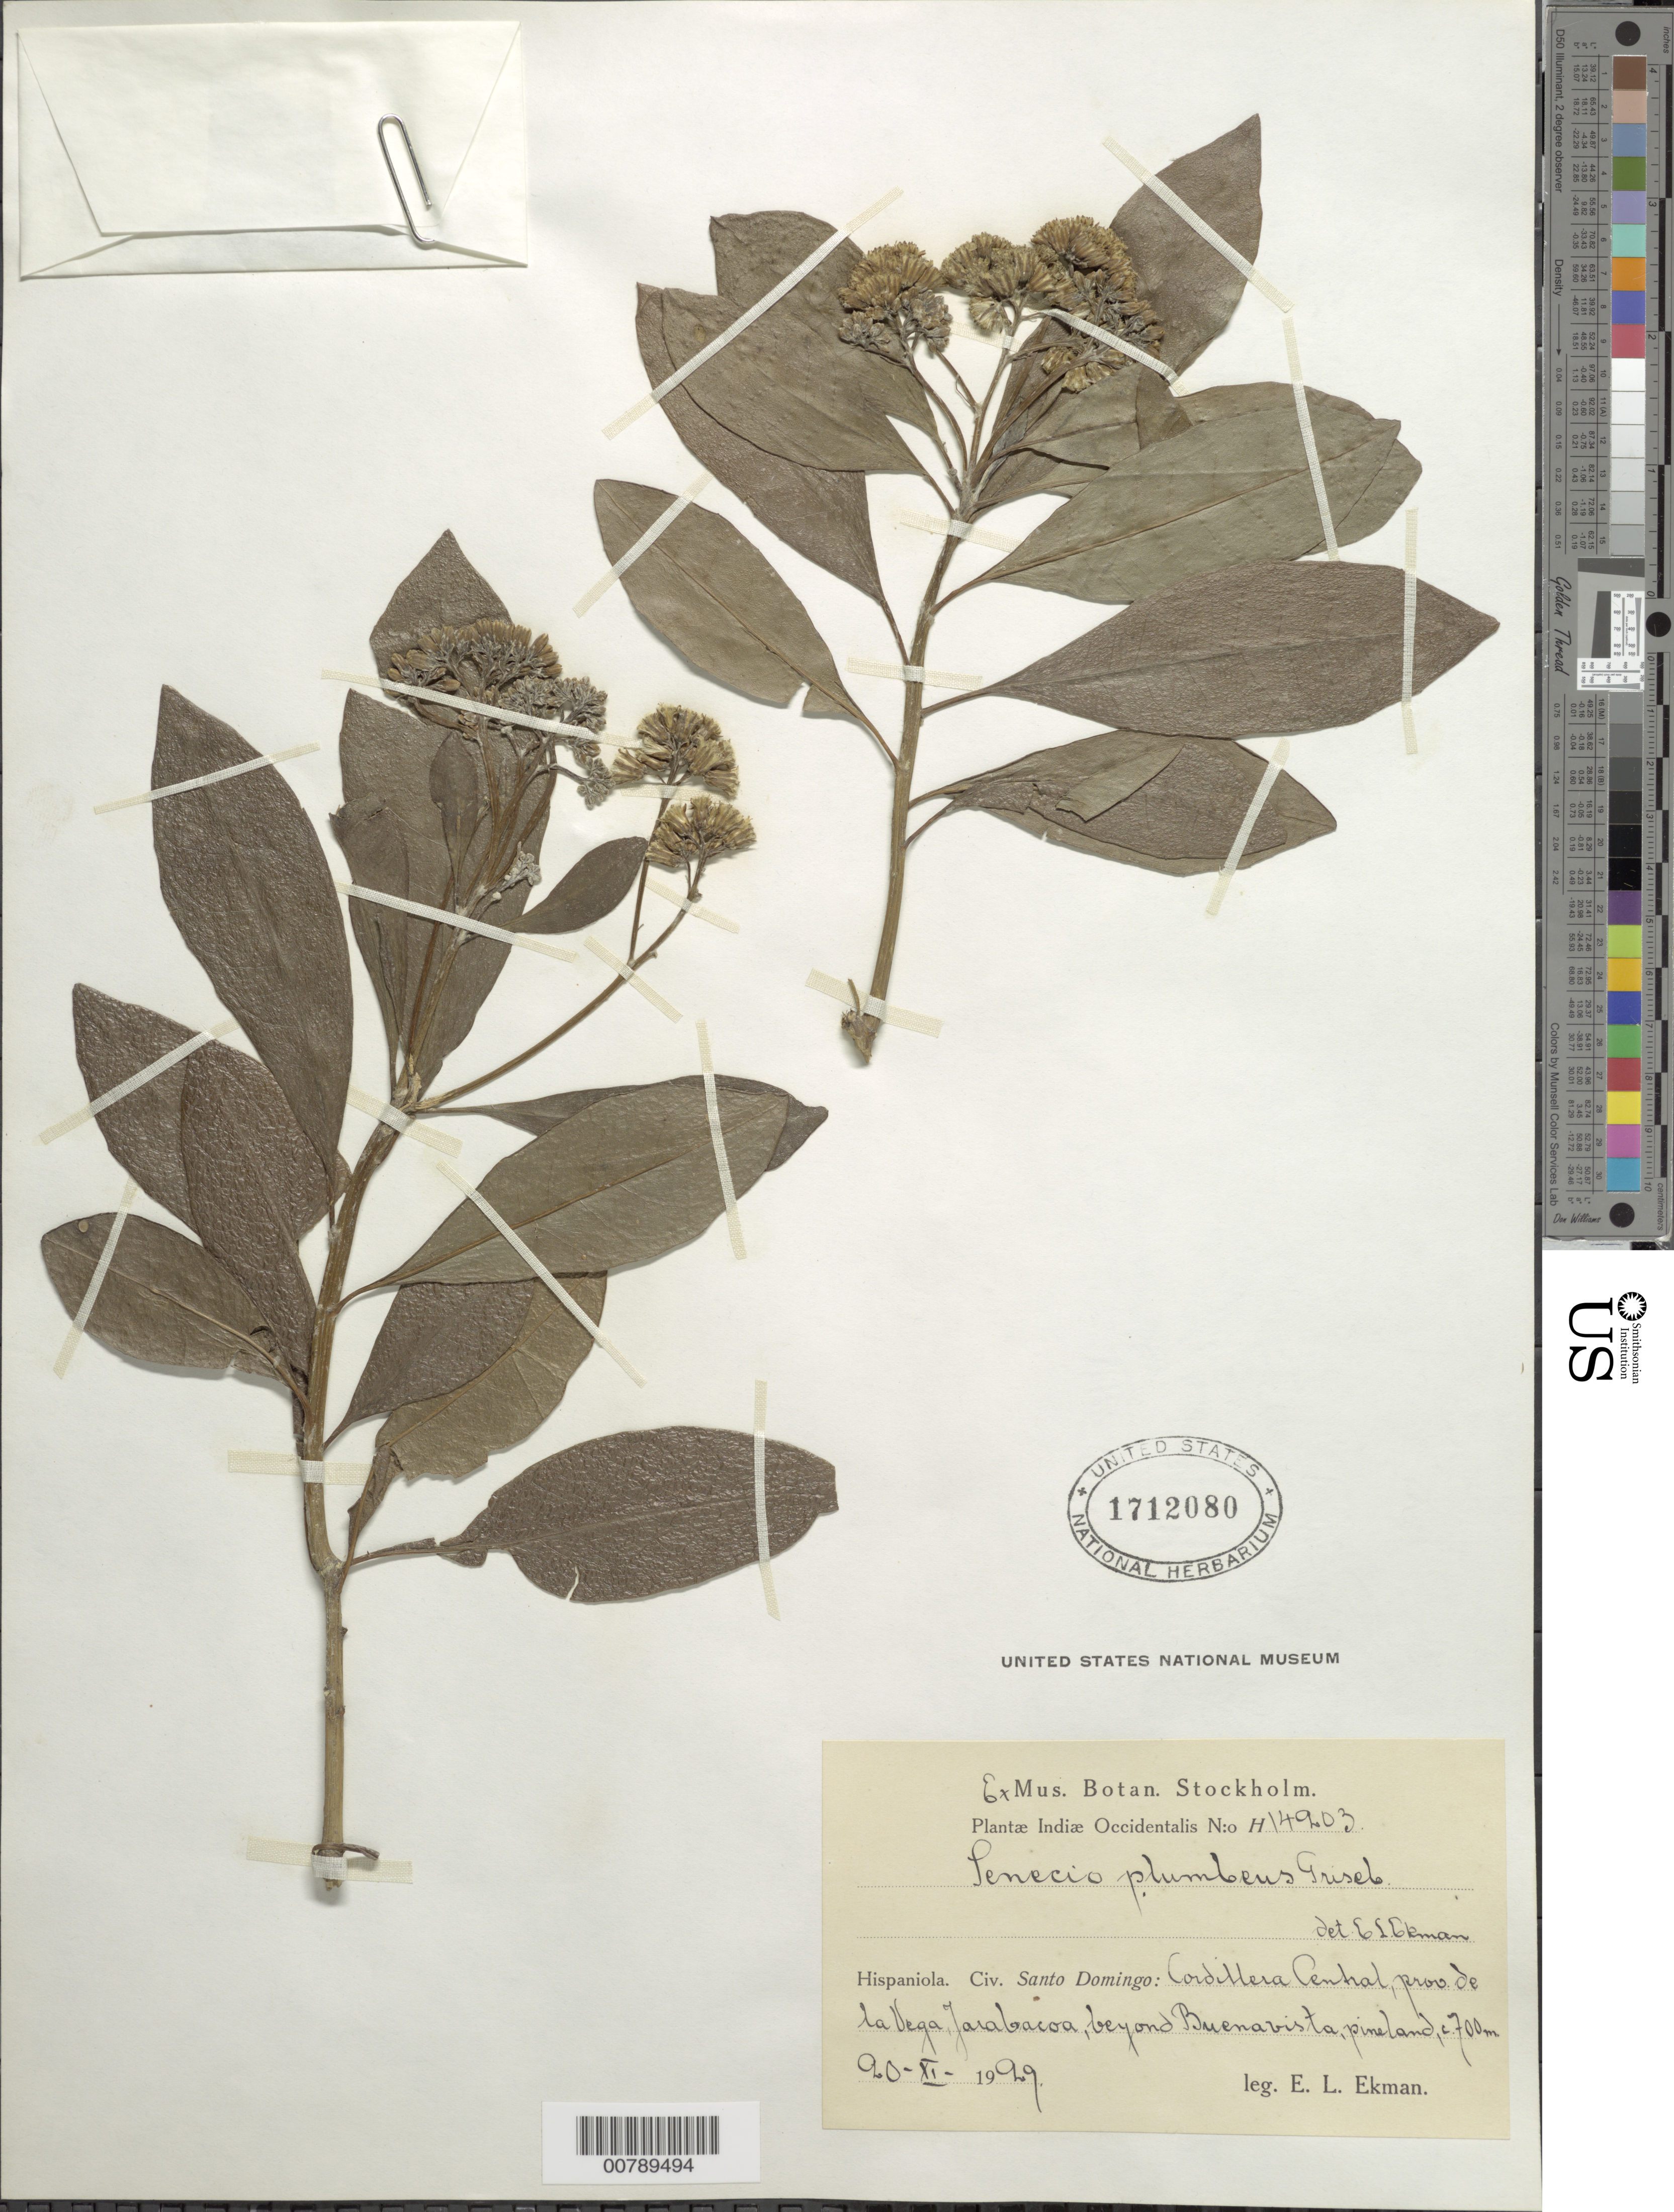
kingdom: Plantae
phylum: Tracheophyta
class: Magnoliopsida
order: Asterales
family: Asteraceae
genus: Senecio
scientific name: Senecio plumbeus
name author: Griseb.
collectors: E. L. Ekman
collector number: H 14903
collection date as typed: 20 Nov 1929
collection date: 1929-11-20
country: Dominican Republic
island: Hispaniola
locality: Santo Domingo: Cordillera Central, prov. La Vega, Jarabacoa, beyong Buenavista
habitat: Pineland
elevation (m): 700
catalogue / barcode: US 1712080